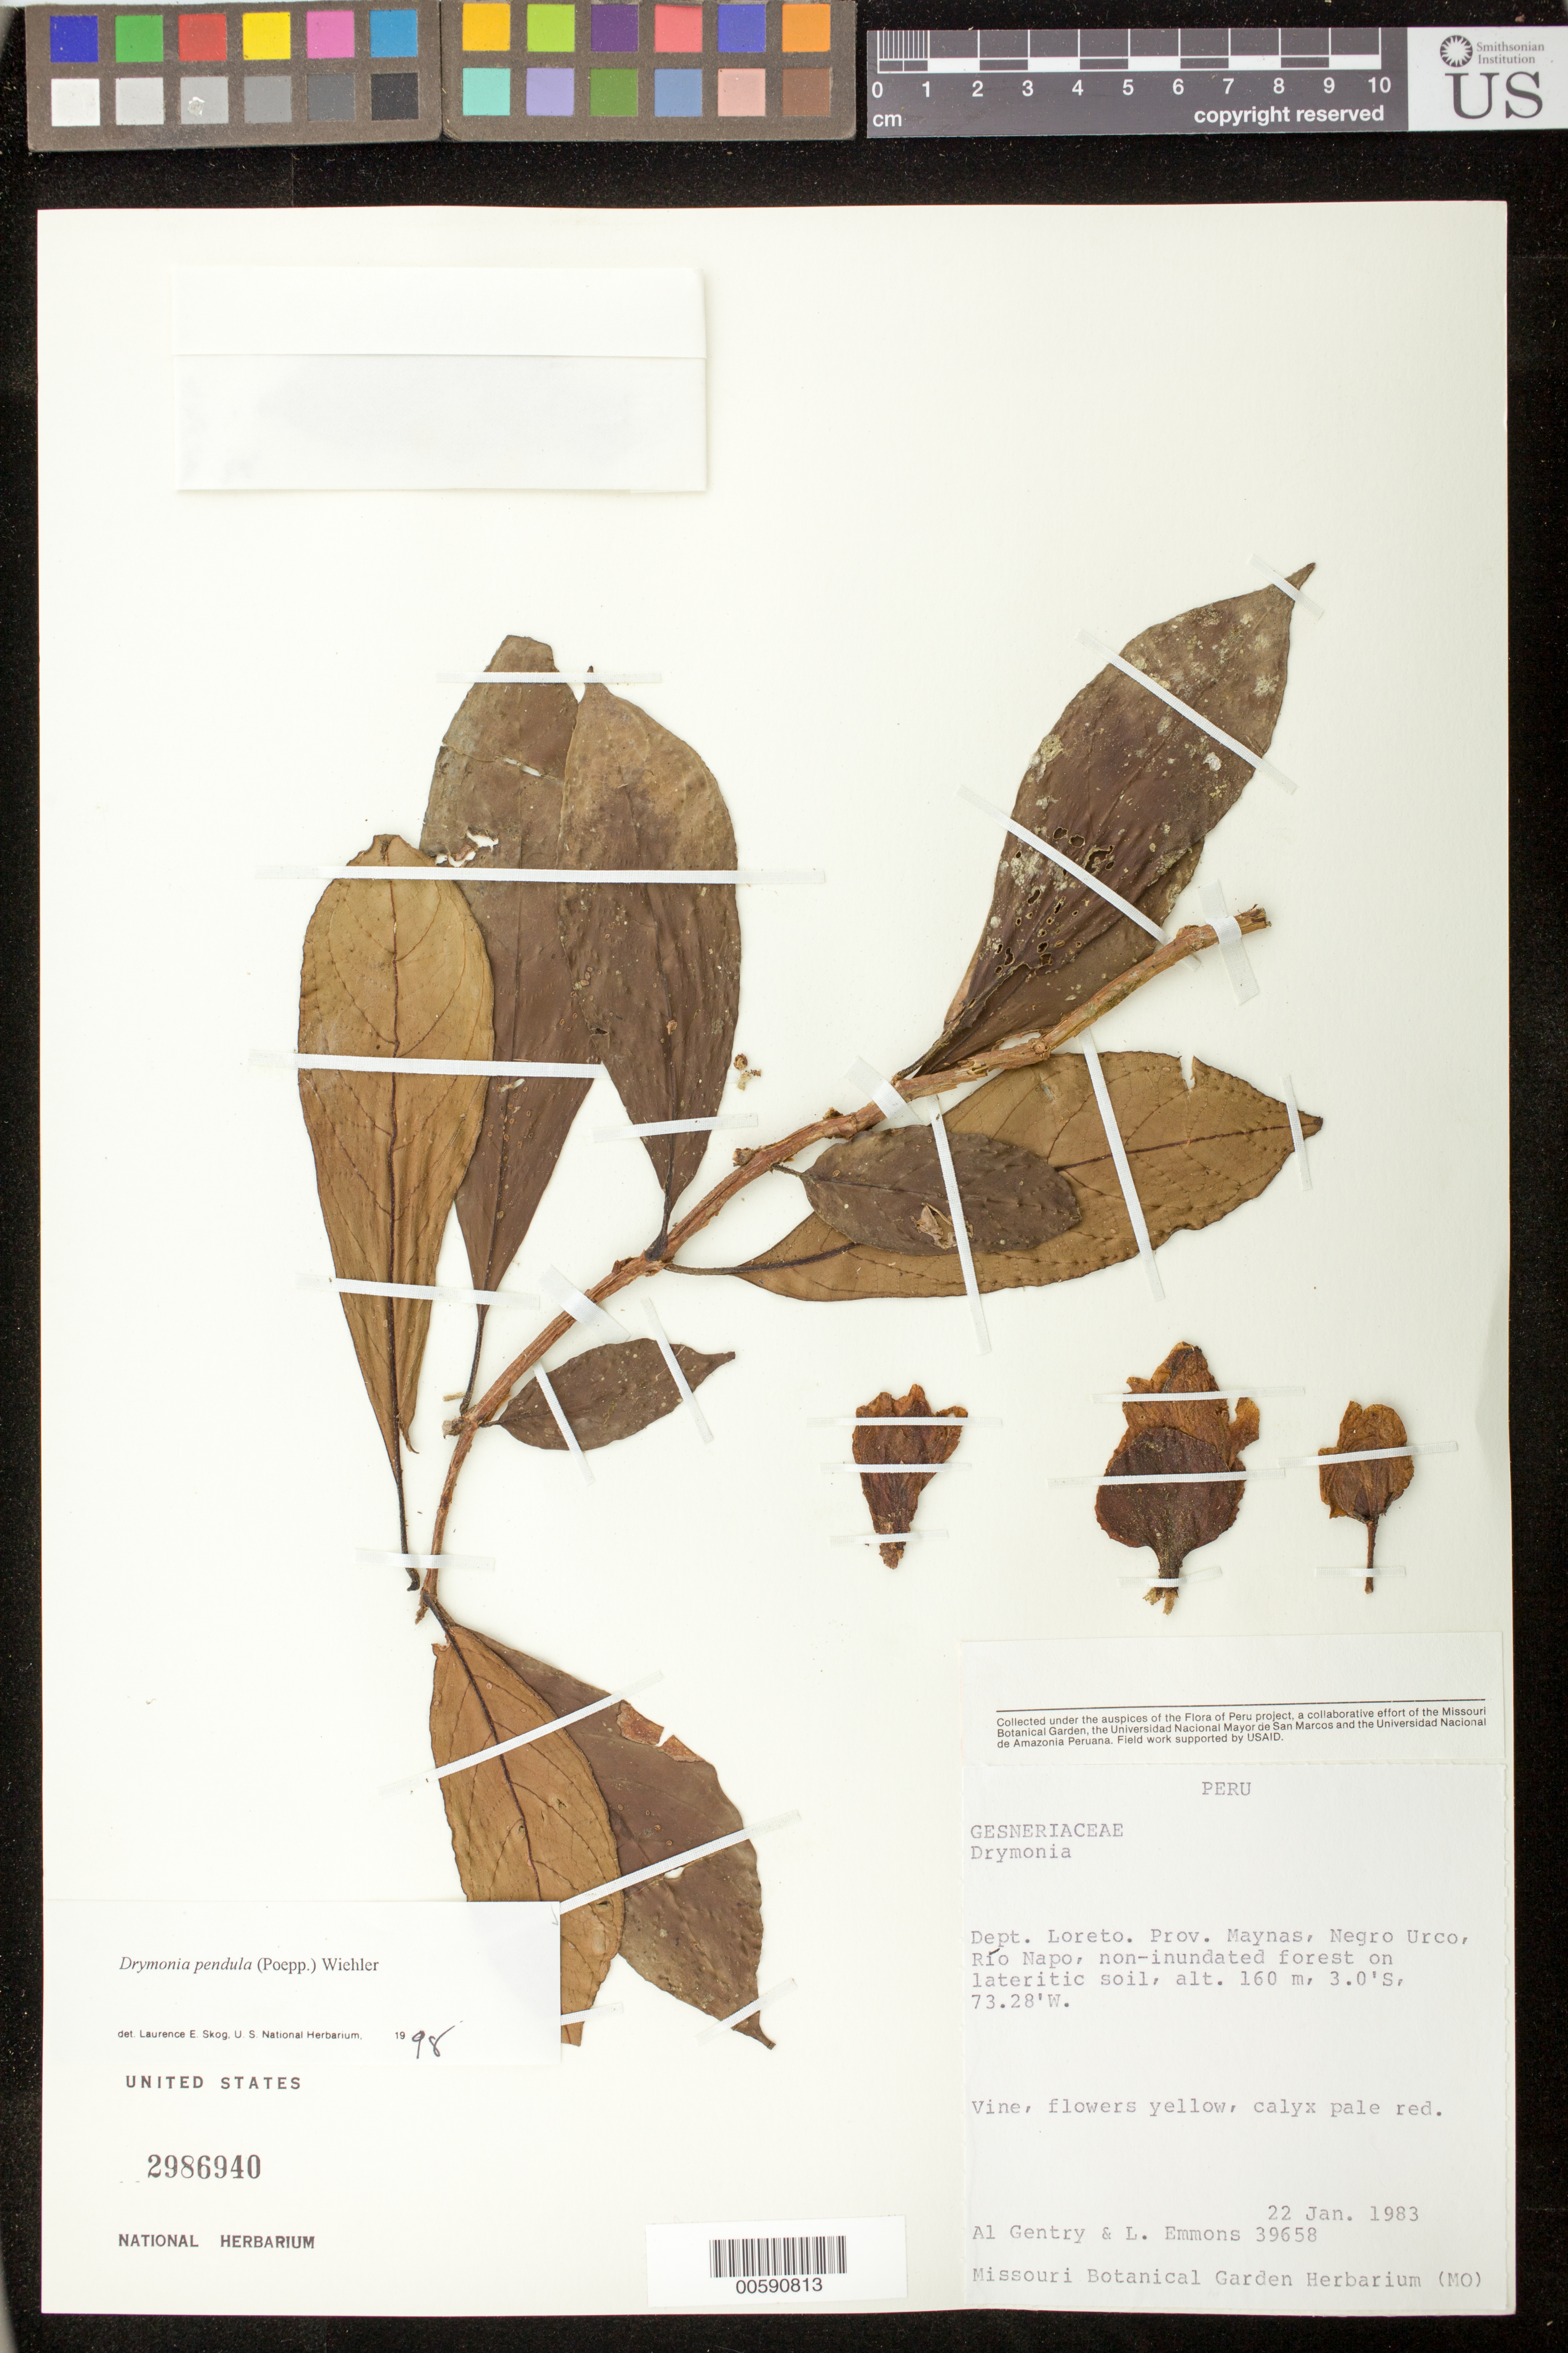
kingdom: Plantae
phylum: Tracheophyta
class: Magnoliopsida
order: Lamiales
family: Gesneriaceae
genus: Drymonia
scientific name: Drymonia pendula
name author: (Poepp.) Wiehler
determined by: Skog, Laurence E.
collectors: A. H. Gentry & L. Emmons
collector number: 39658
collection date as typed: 22 Jan 1983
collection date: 1983-01-22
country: Peru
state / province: Loreto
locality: Prov. Maynas; Negro Urco, Río Napo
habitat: Non-inundated forest on lateritic soil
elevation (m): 160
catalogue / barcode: US 2986940